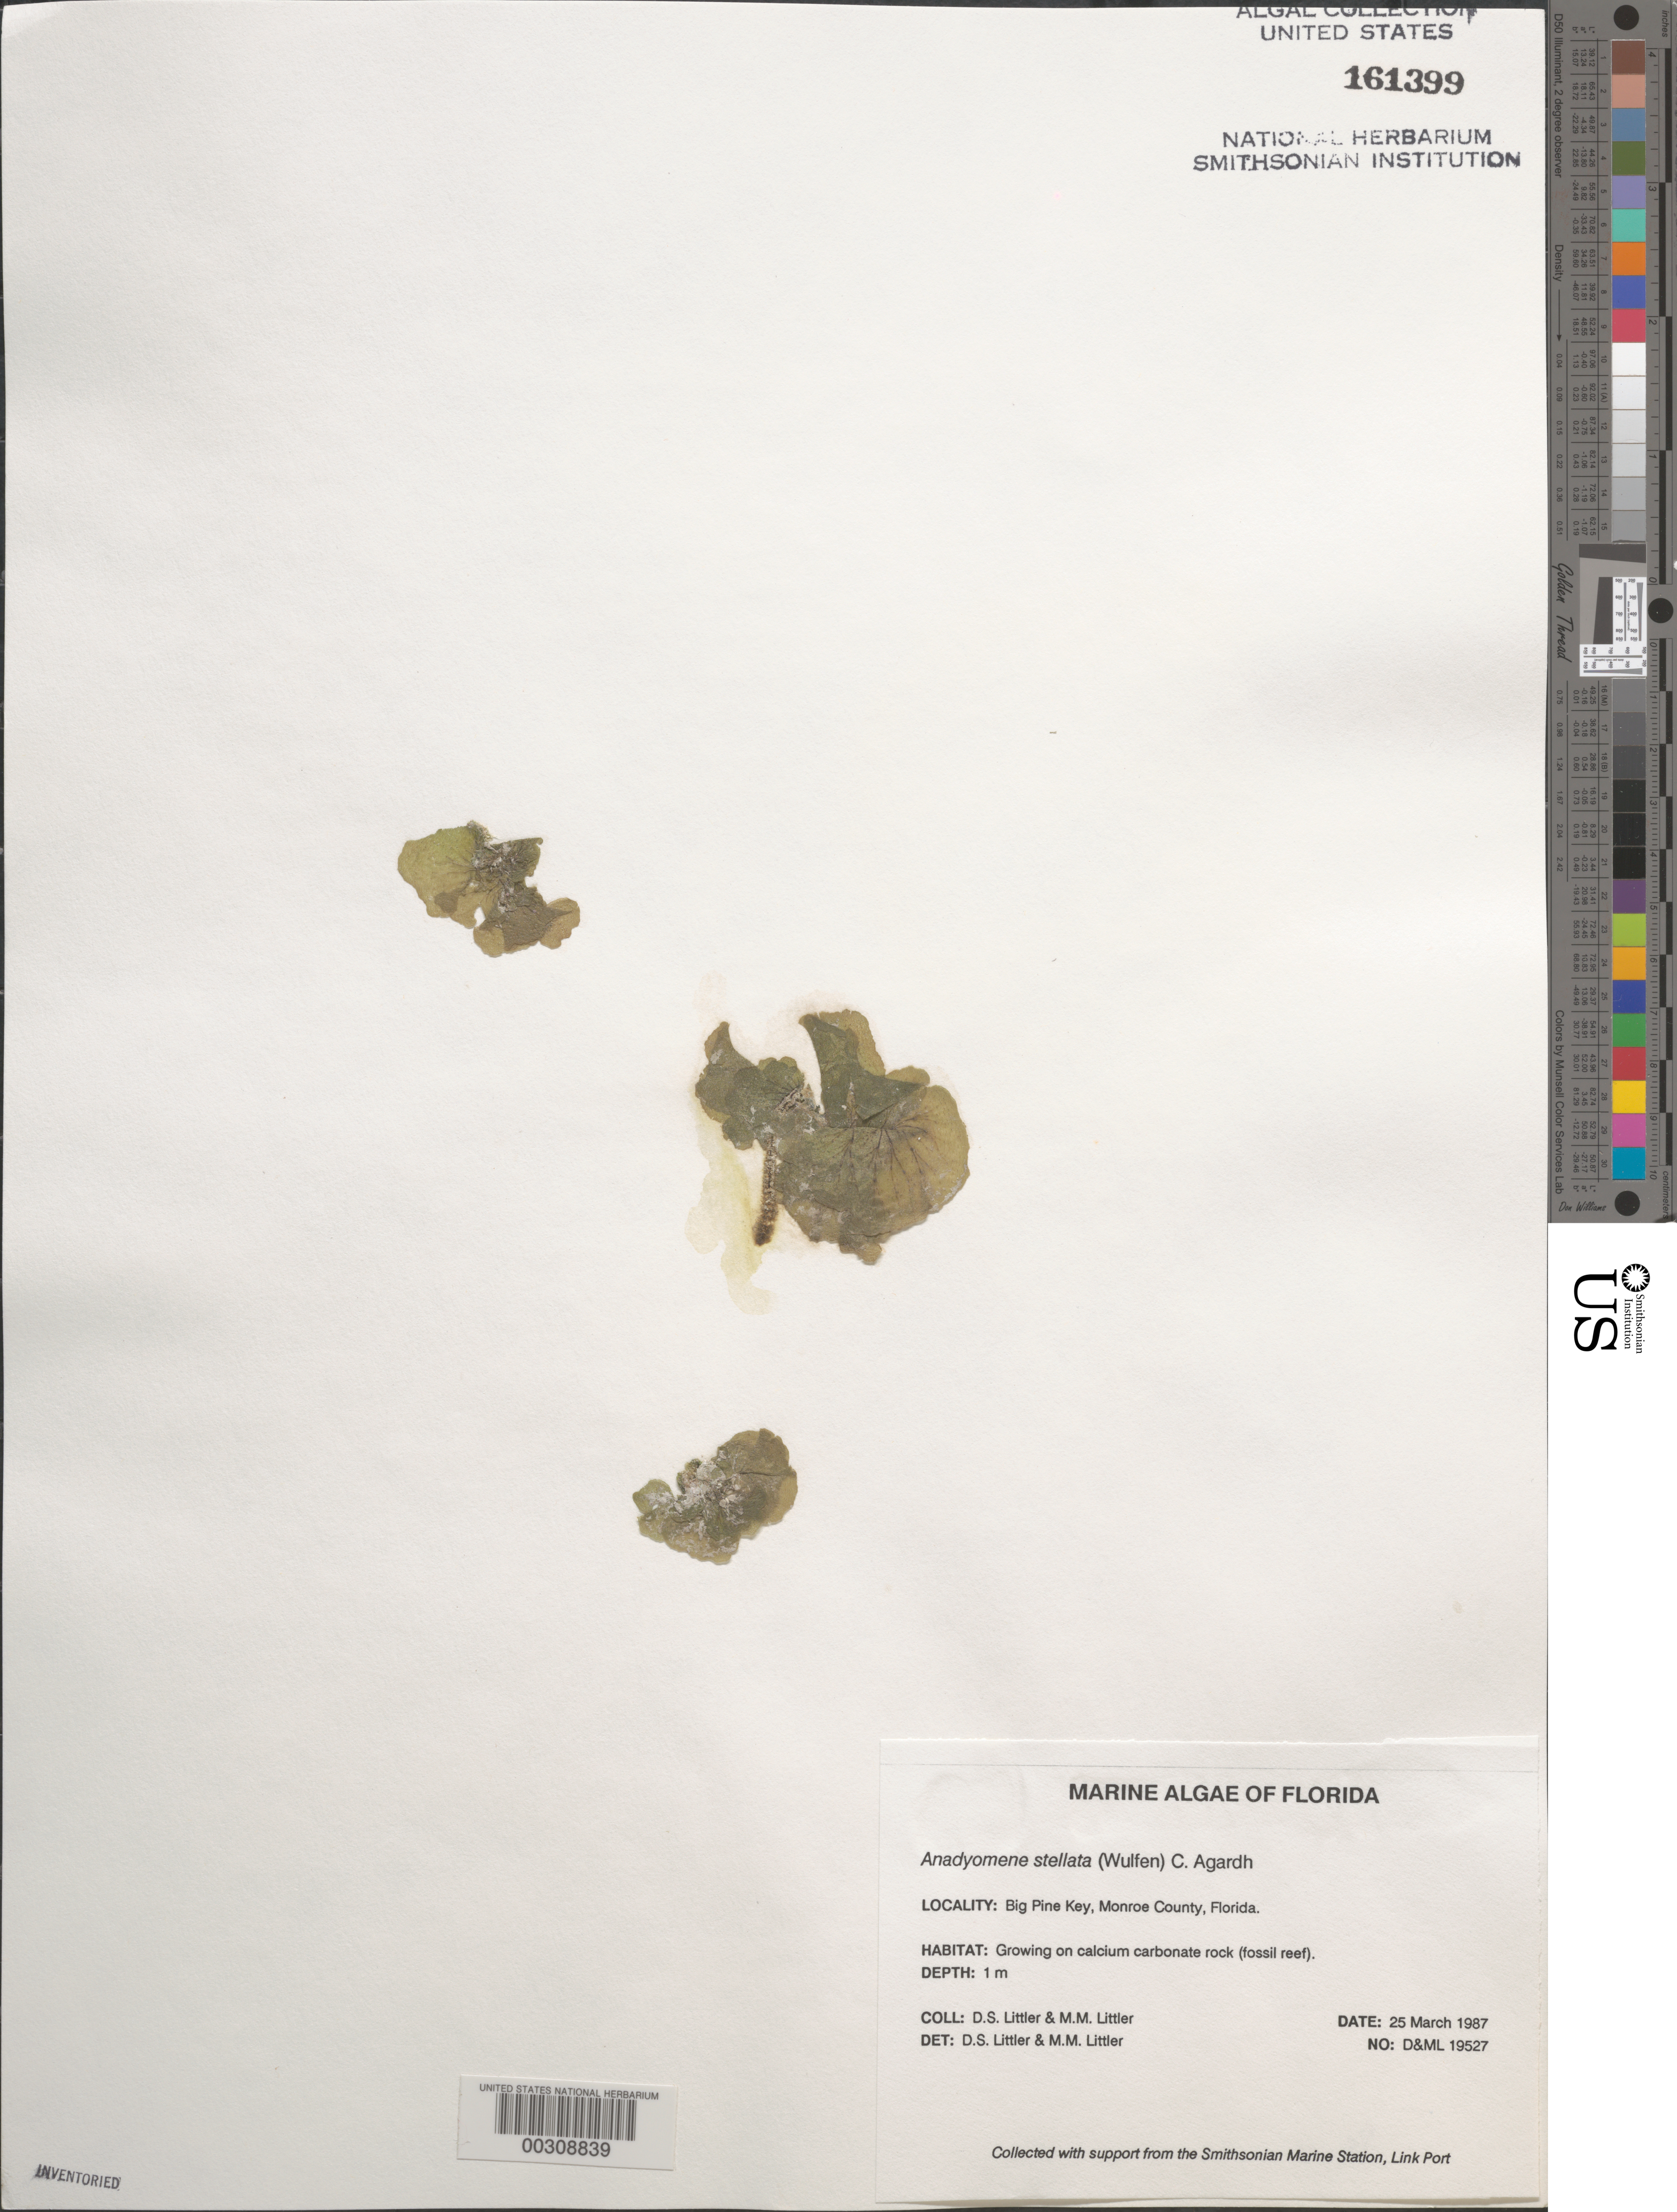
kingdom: Plantae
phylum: Chlorophyta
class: Ulvophyceae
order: Cladophorales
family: Anadyomenaceae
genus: Anadyomene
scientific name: Anadyomene stellata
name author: (Wulfen) C. Agardh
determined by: Littler, D. S.; Littler, M. M.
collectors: D. S. Littler & M. M. Littler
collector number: D&ML 19527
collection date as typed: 25 Mar 1987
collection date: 1987-03-25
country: United States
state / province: Florida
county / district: Monroe County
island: Big Pine Key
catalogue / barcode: US 161399